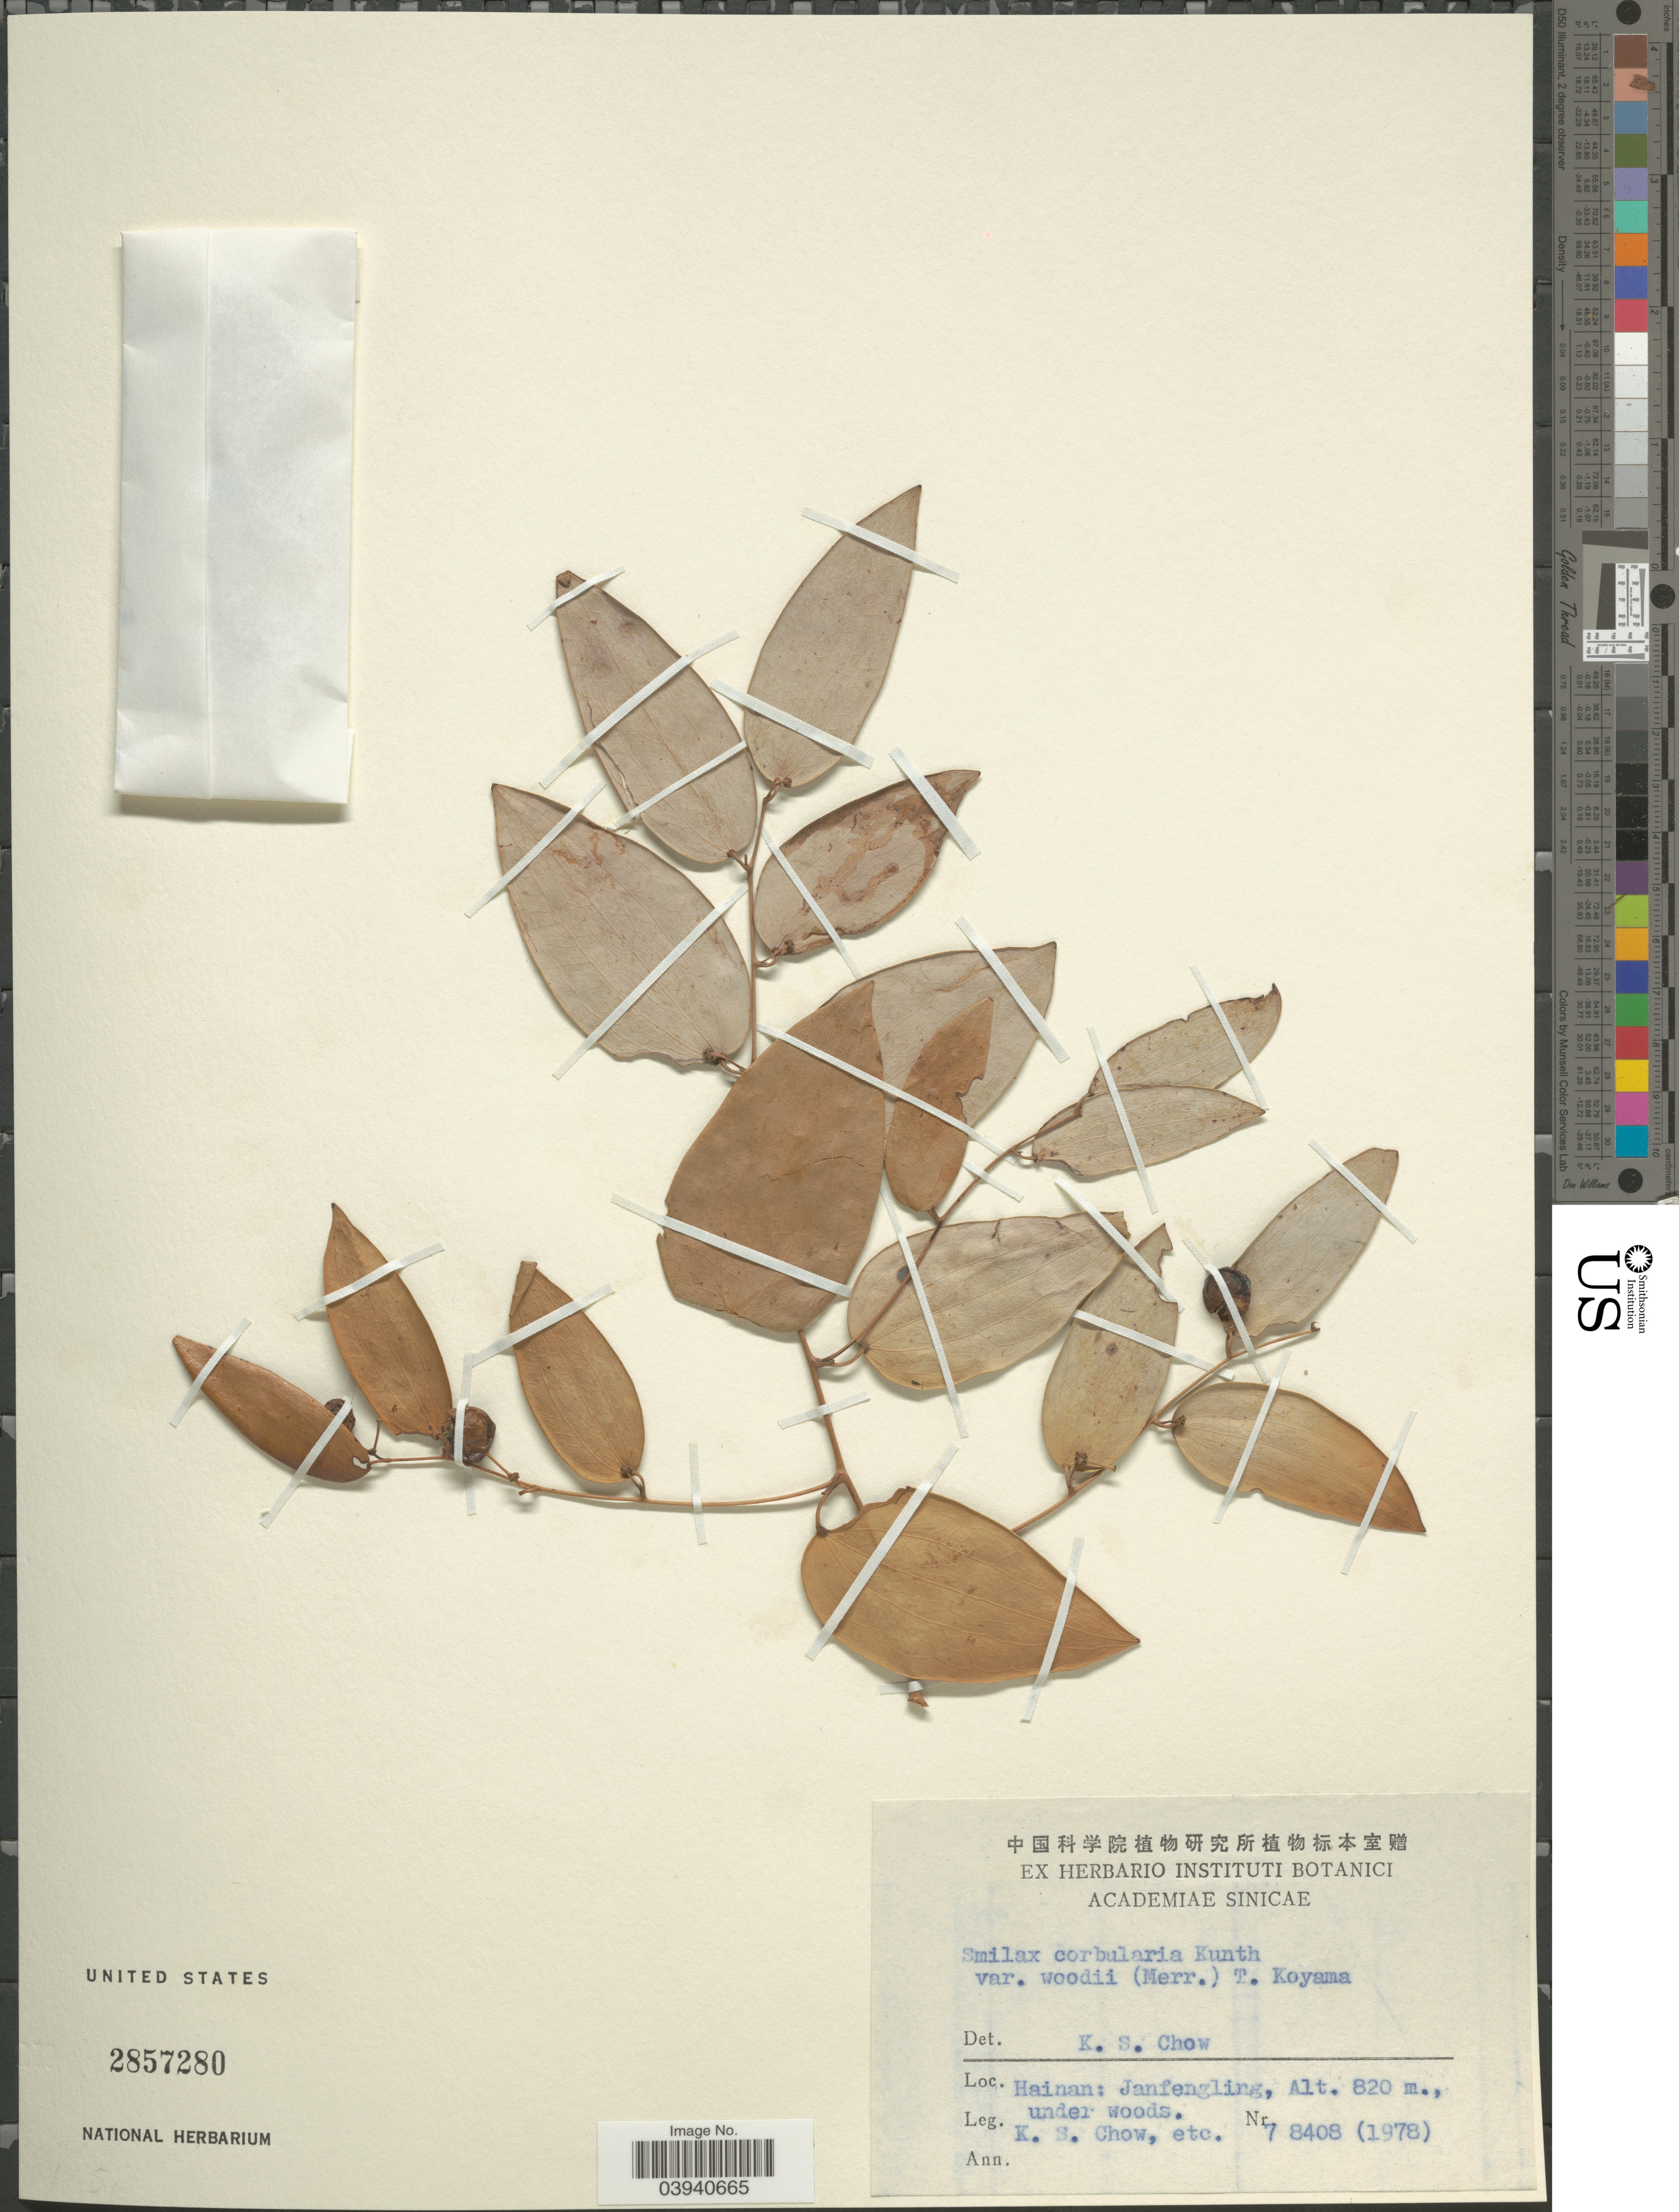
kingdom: Plantae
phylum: Tracheophyta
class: Liliopsida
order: Liliales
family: Smilacaceae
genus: Smilax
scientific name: Smilax corbularia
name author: Kunth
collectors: K. S. Chow & et al.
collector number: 78408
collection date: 1978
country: China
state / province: Hainan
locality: Janfengling.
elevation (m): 820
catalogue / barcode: US 2857280